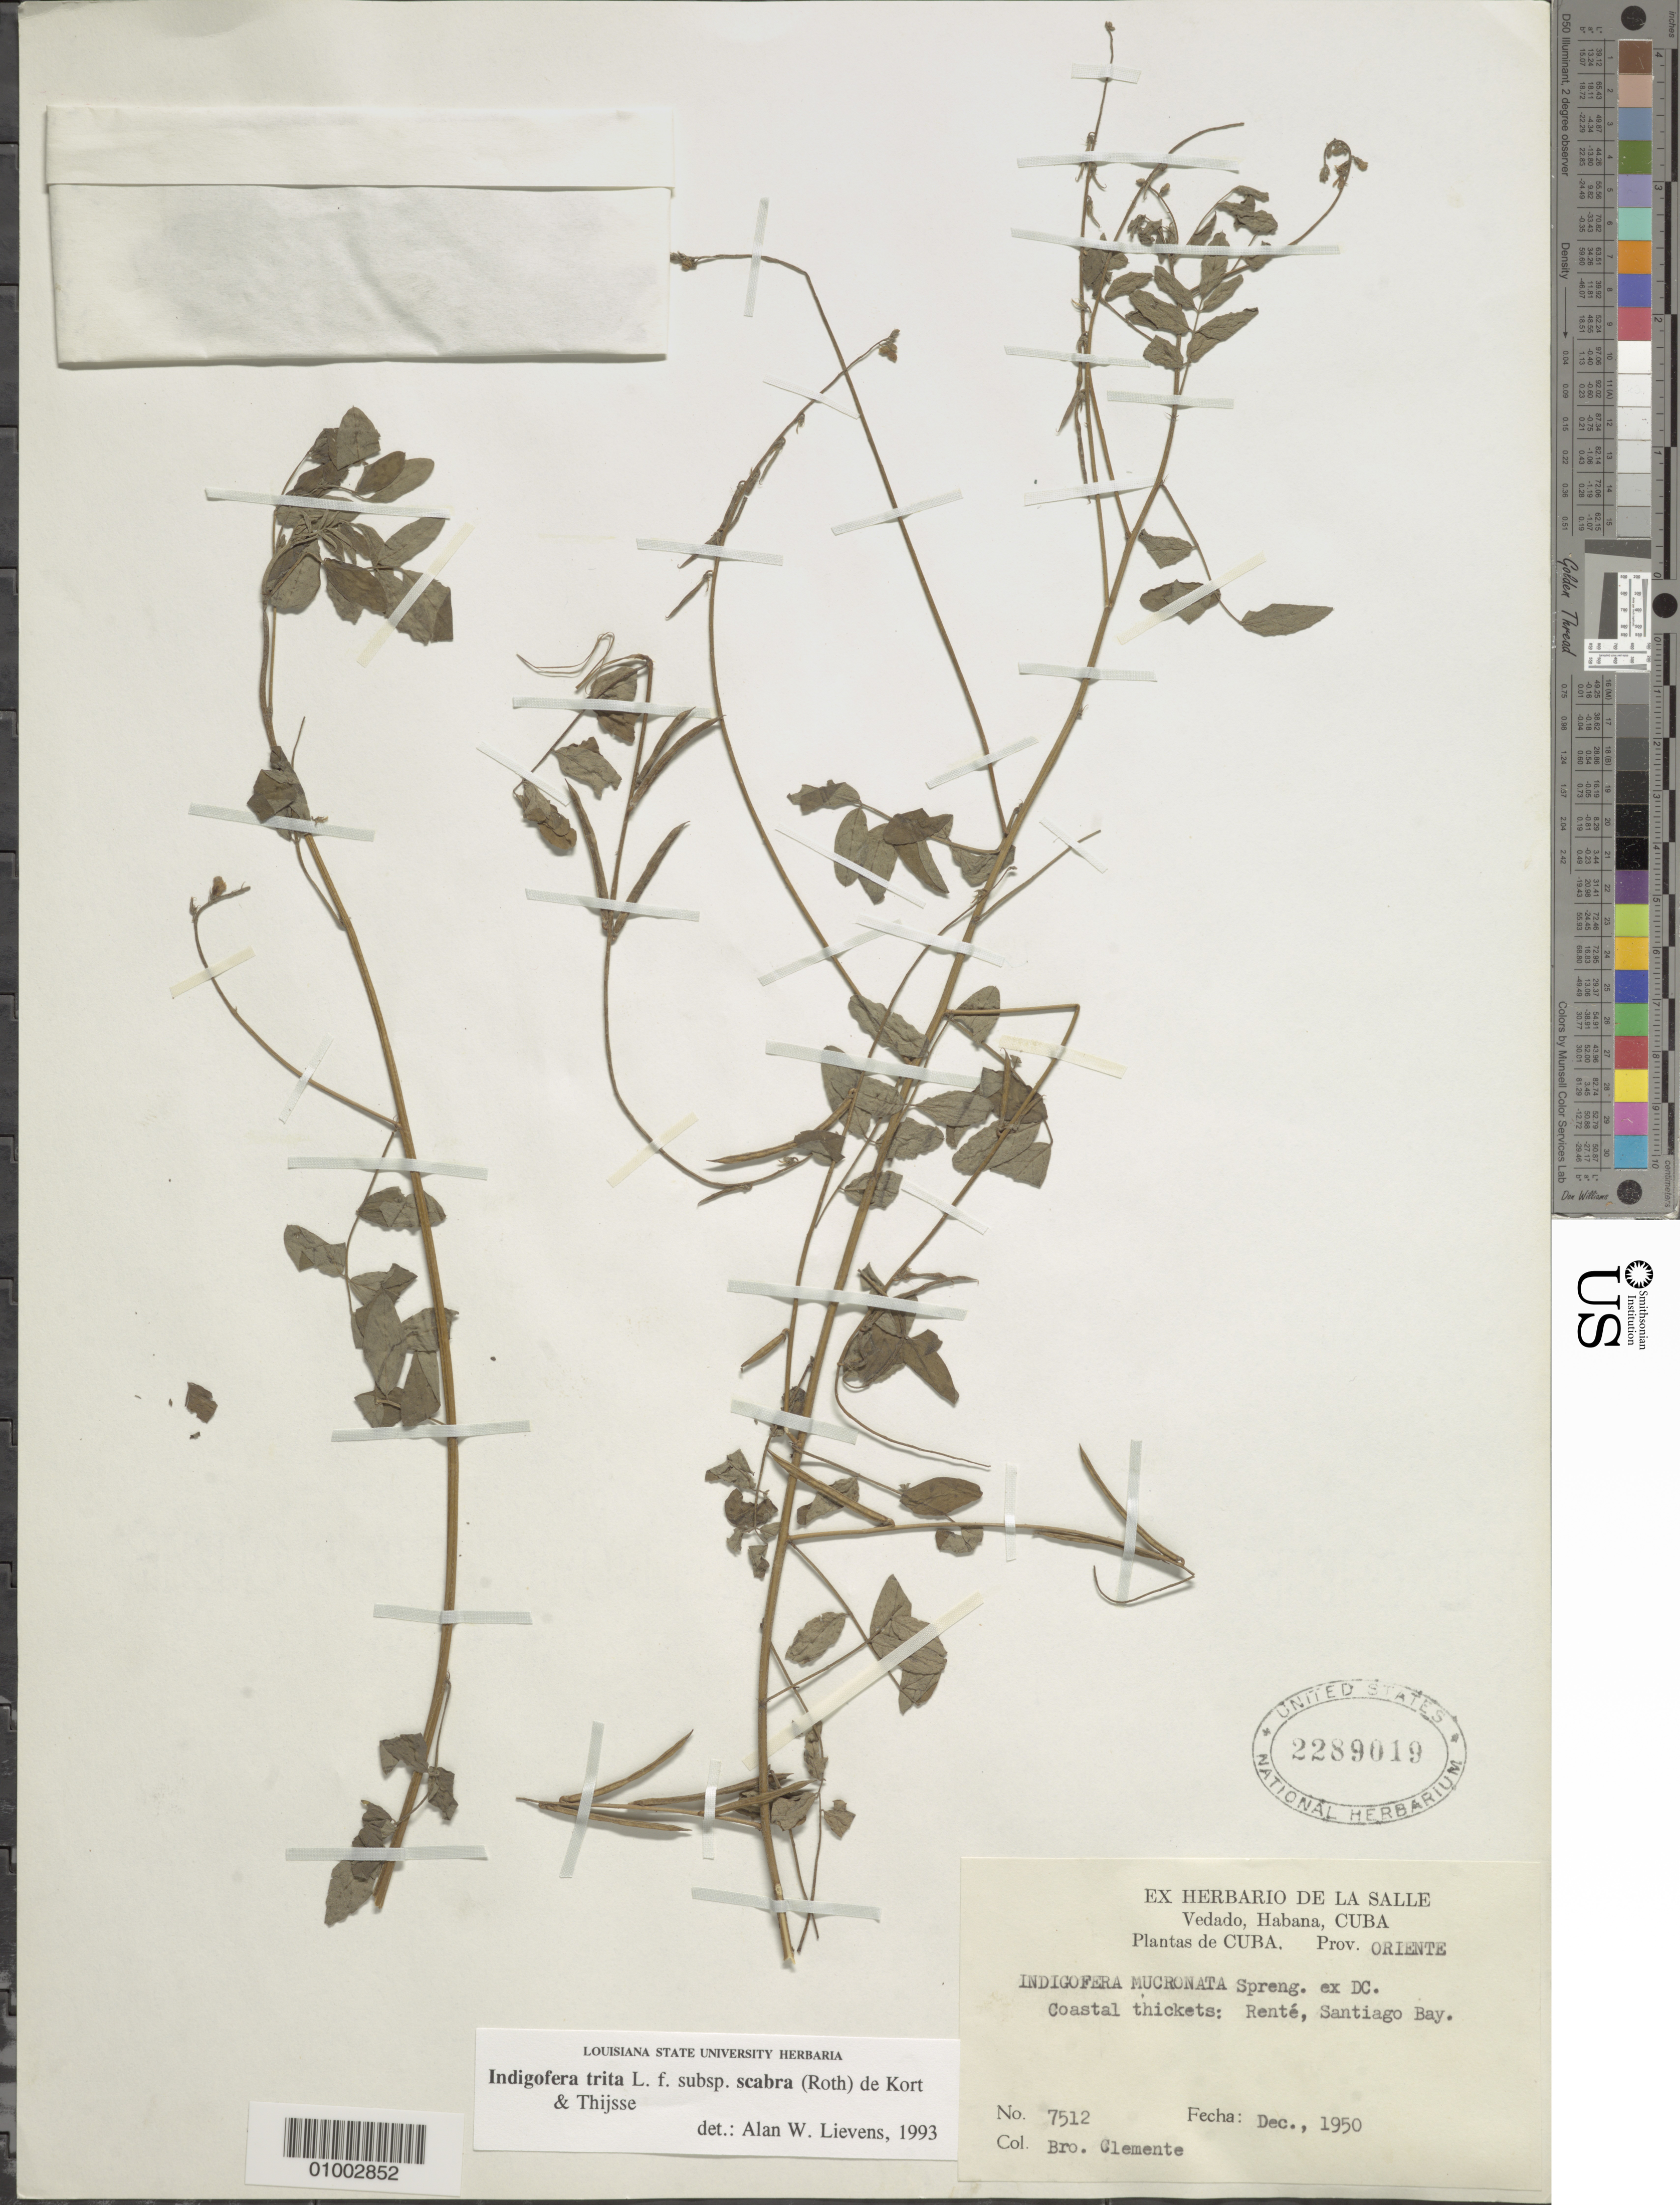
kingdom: Plantae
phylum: Tracheophyta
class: Magnoliopsida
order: Fabales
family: Fabaceae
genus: Indigofera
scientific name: Indigofera trita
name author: L. f.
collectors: Bro. Clemente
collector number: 7512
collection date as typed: Dec 1950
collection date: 1950-12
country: Cuba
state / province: Santiago de Cuba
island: Cuba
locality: Coastal thickets, Rente, Santiago Bay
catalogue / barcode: US 2289019